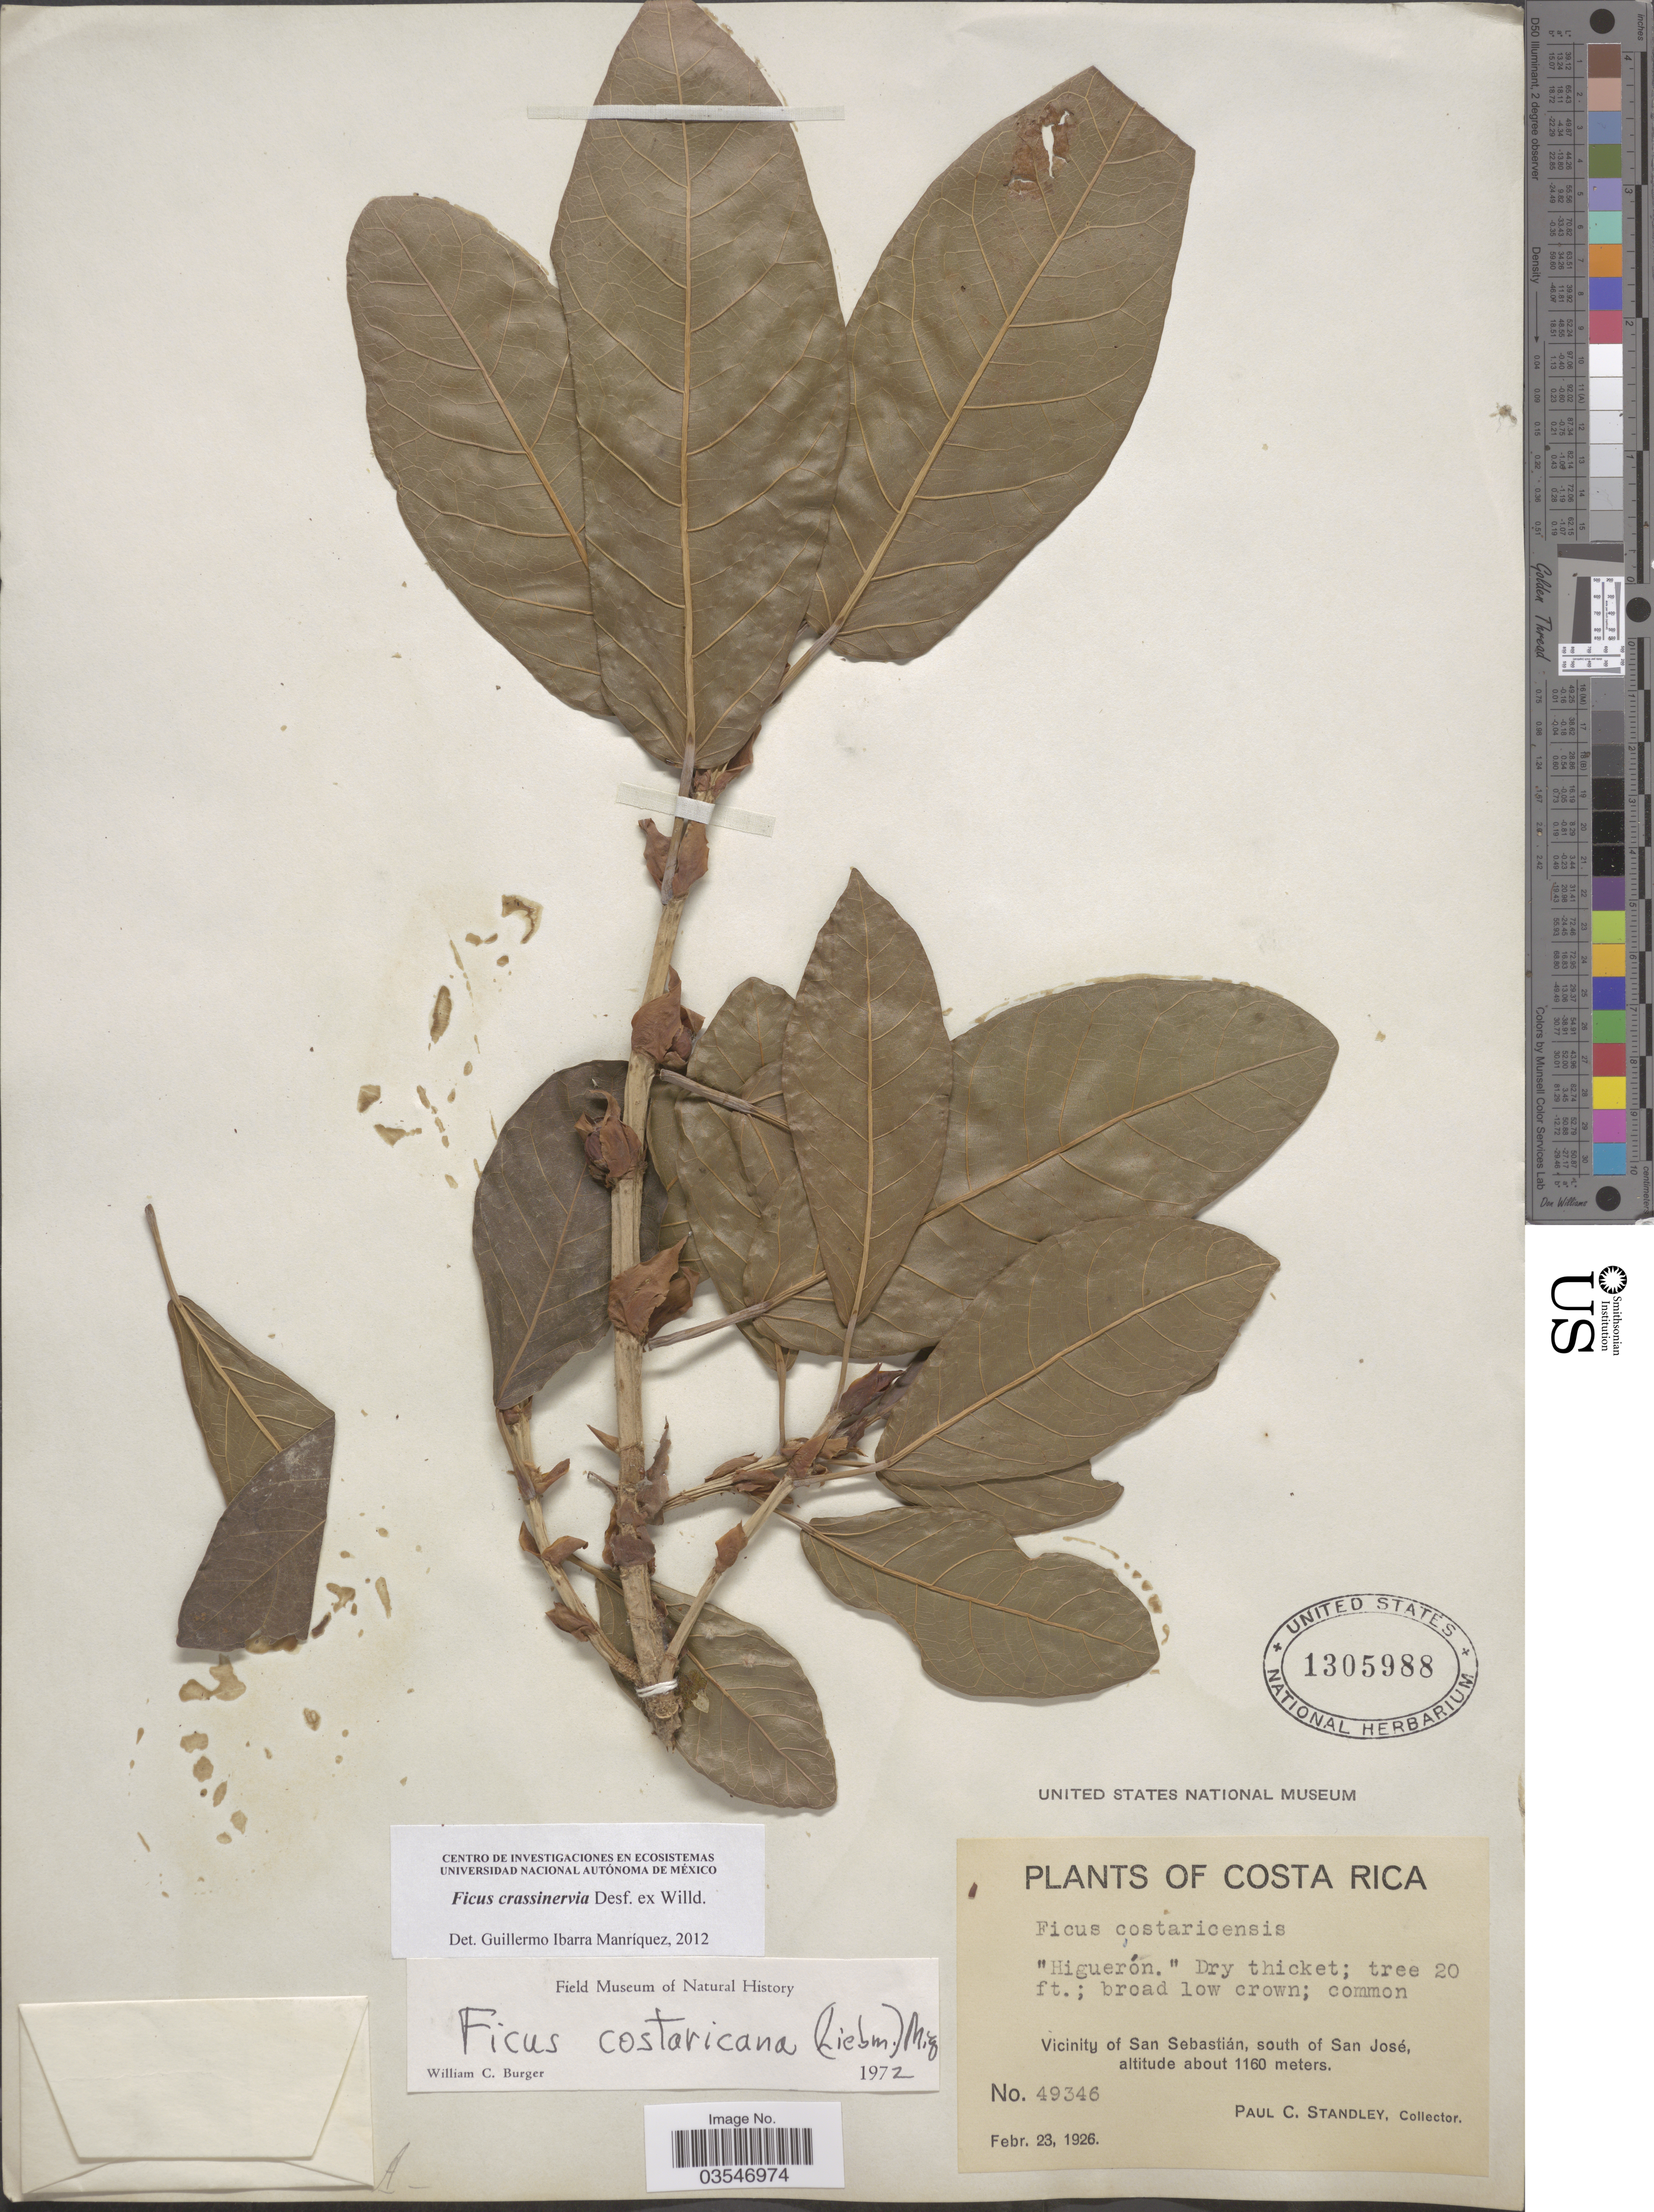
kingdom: Plantae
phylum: Tracheophyta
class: Magnoliopsida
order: Rosales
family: Moraceae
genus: Ficus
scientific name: Ficus crassinervia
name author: Desf. ex Willd.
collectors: P. C. Standley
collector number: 49346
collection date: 1926-02-23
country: Costa Rica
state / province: San José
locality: Vicinity of San Sebastián, south of San José.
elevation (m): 1160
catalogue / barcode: US 1305988